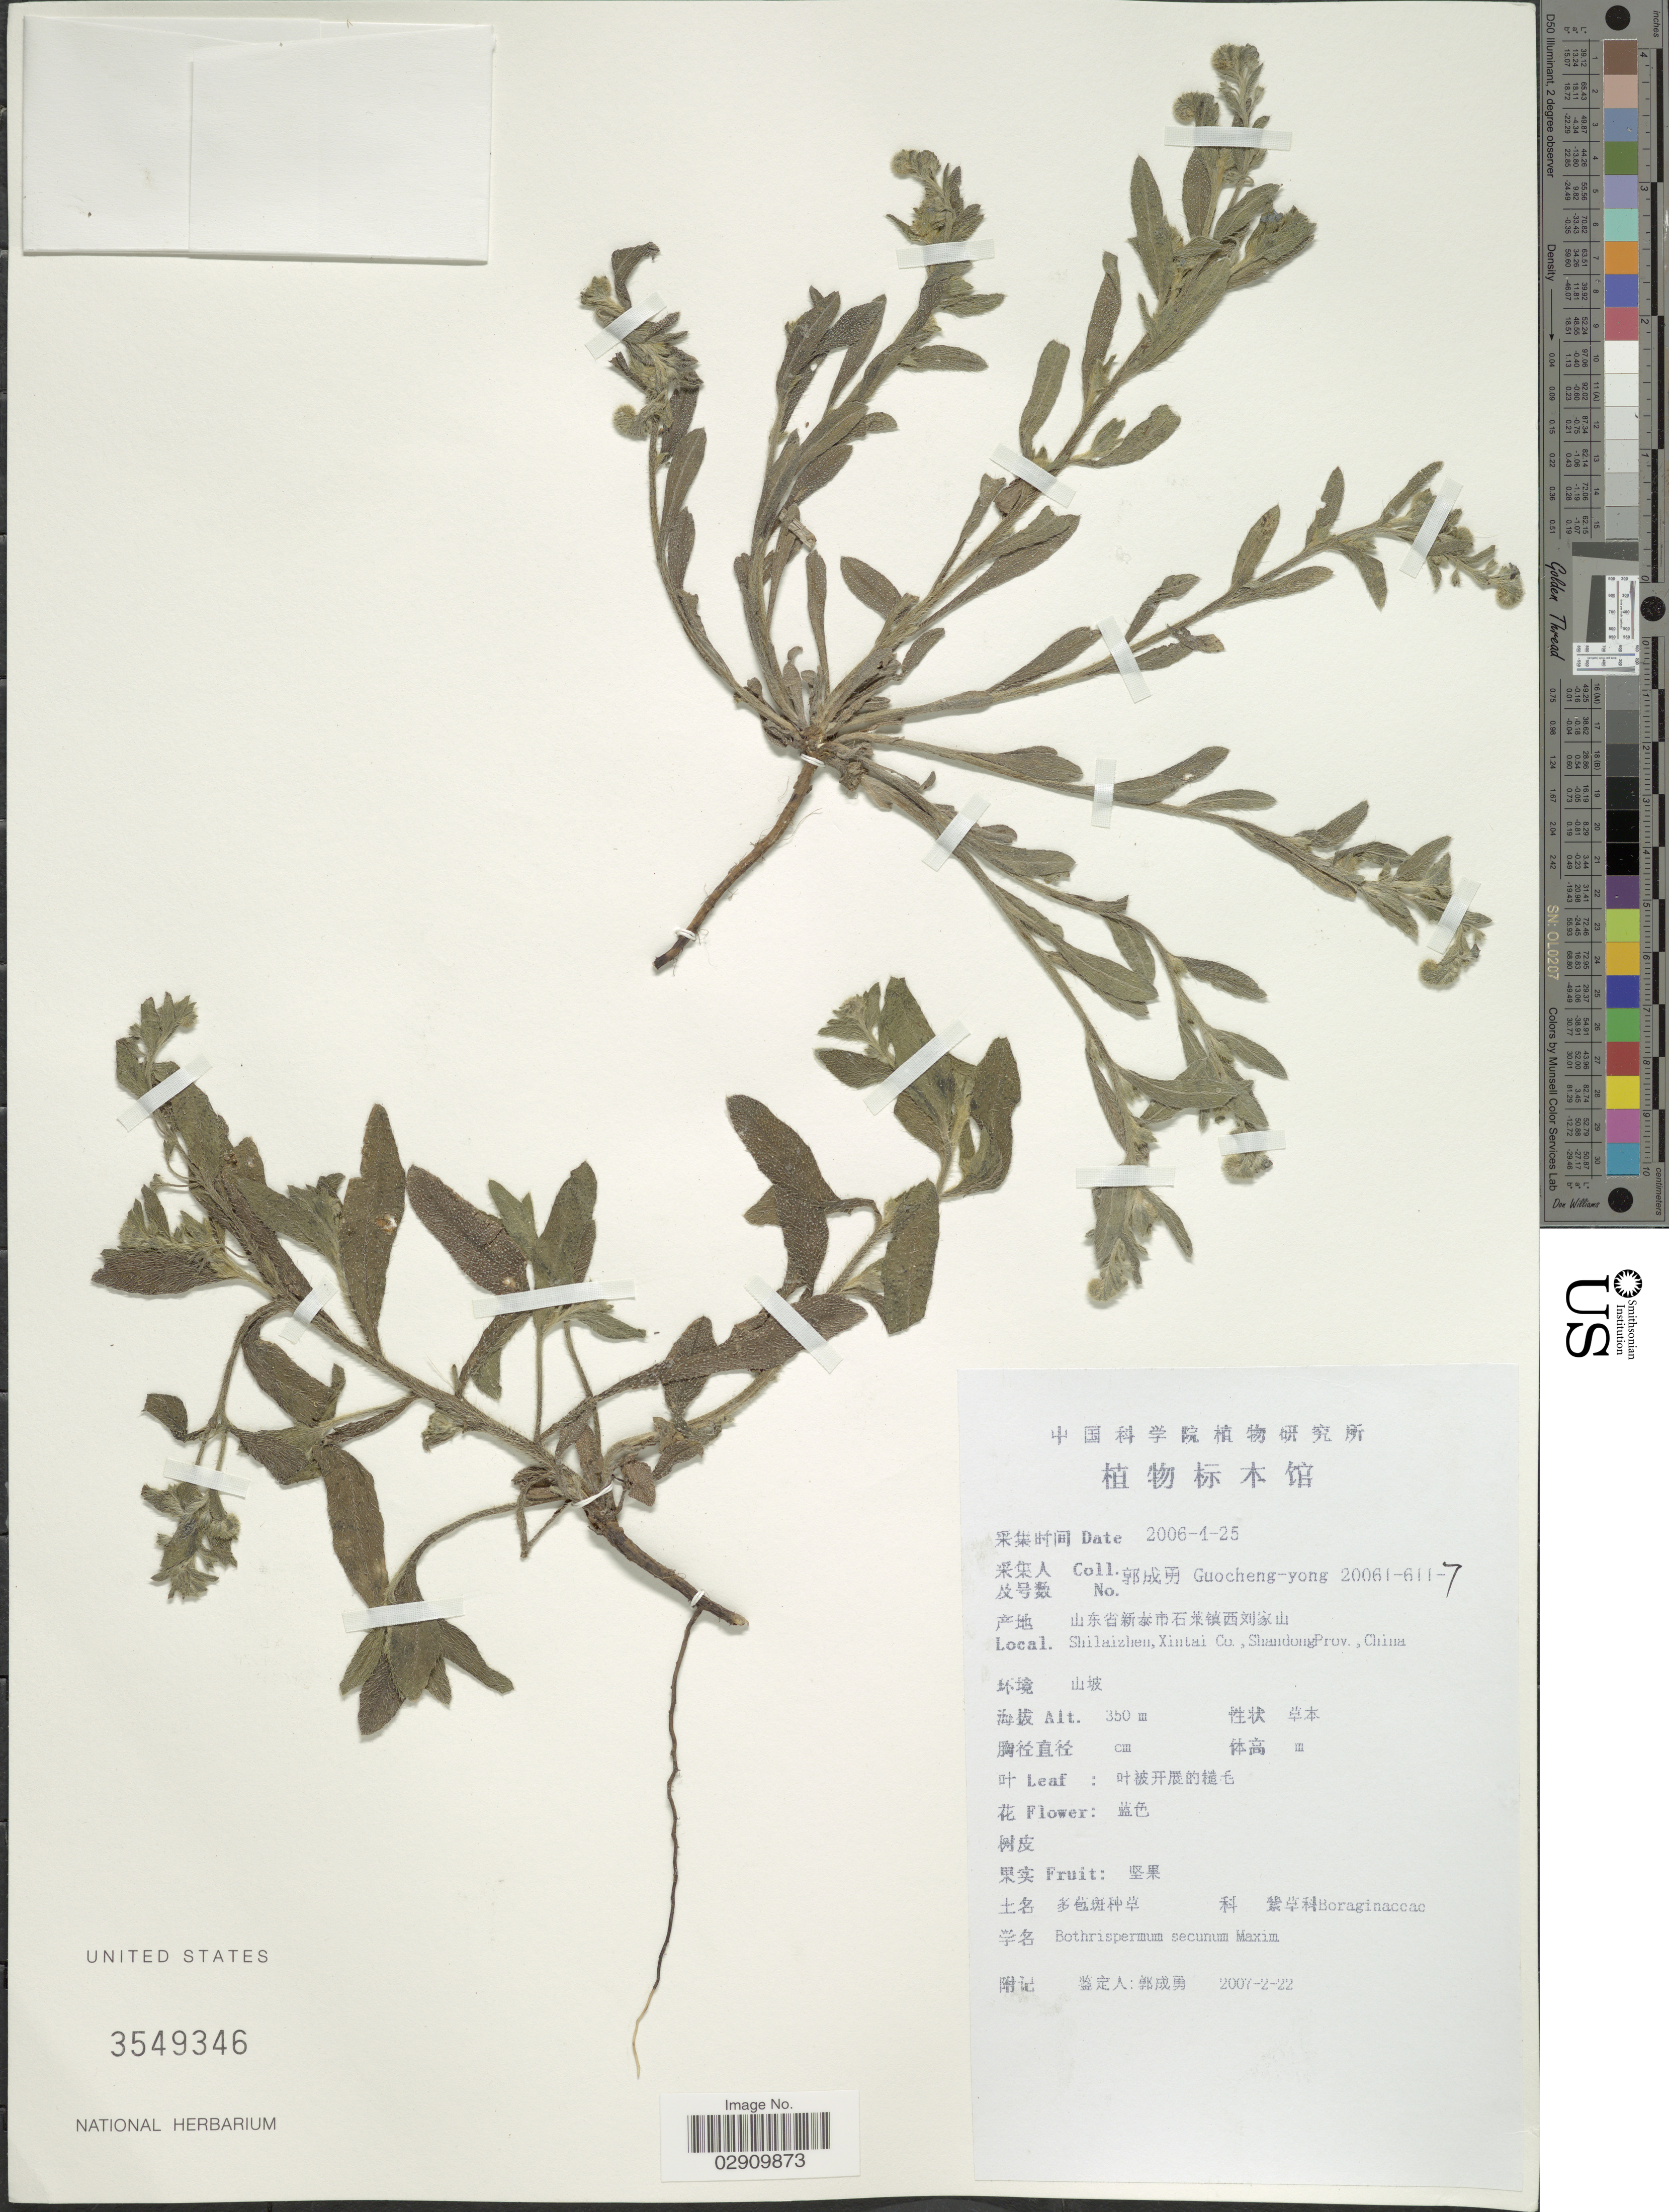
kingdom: Plantae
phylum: Tracheophyta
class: Magnoliopsida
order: Boraginales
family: Boraginaceae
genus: Bothriospermum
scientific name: Bothriospermum secundum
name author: Maxim.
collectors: Guo cheng-yong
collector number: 20061-611-7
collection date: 2007-02-22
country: China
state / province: Shandong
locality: X, Shilaizhen, Xintai Co.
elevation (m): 350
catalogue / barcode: US 3549346